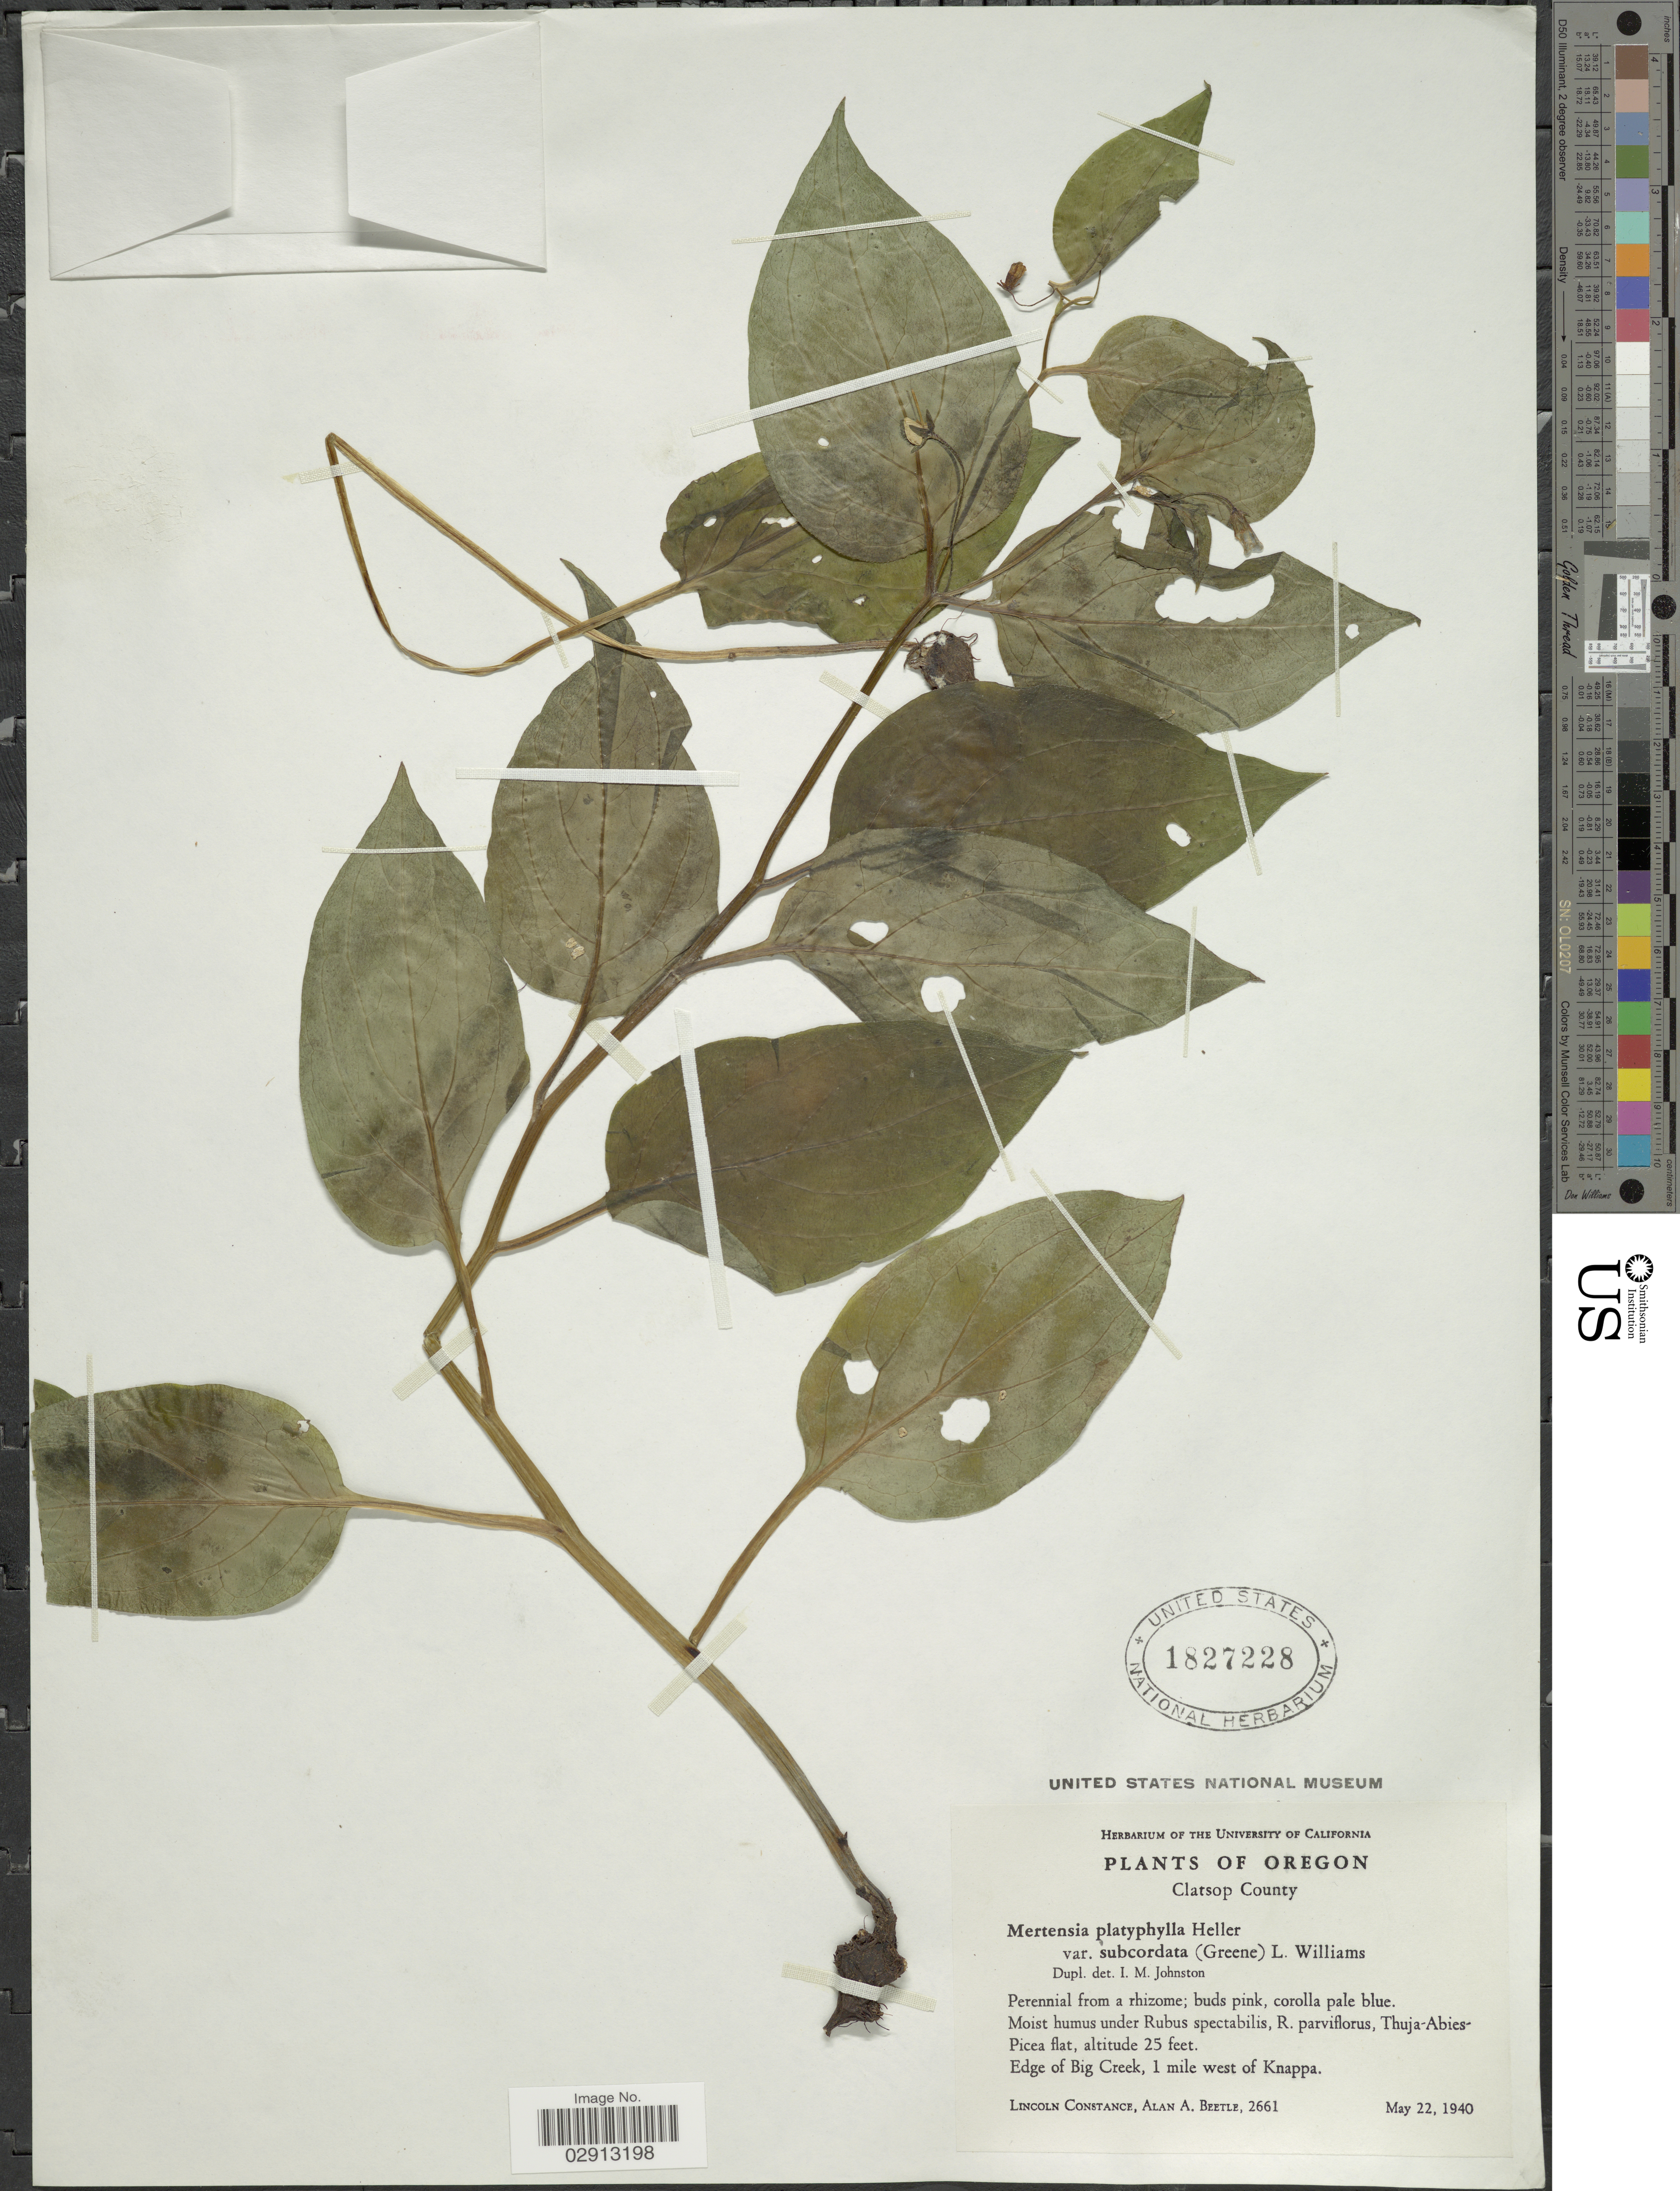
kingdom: Plantae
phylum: Tracheophyta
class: Magnoliopsida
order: Boraginales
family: Boraginaceae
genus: Mertensia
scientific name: Mertensia platyphylla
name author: A. Heller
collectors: L. Constance & A. A. Beetle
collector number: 2661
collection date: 1940-05-22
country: United States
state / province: Oregon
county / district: Clatsop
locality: Clatsop County. Edge of Big Creek, 1 mile west of Knappa.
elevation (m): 8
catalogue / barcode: US 1827228